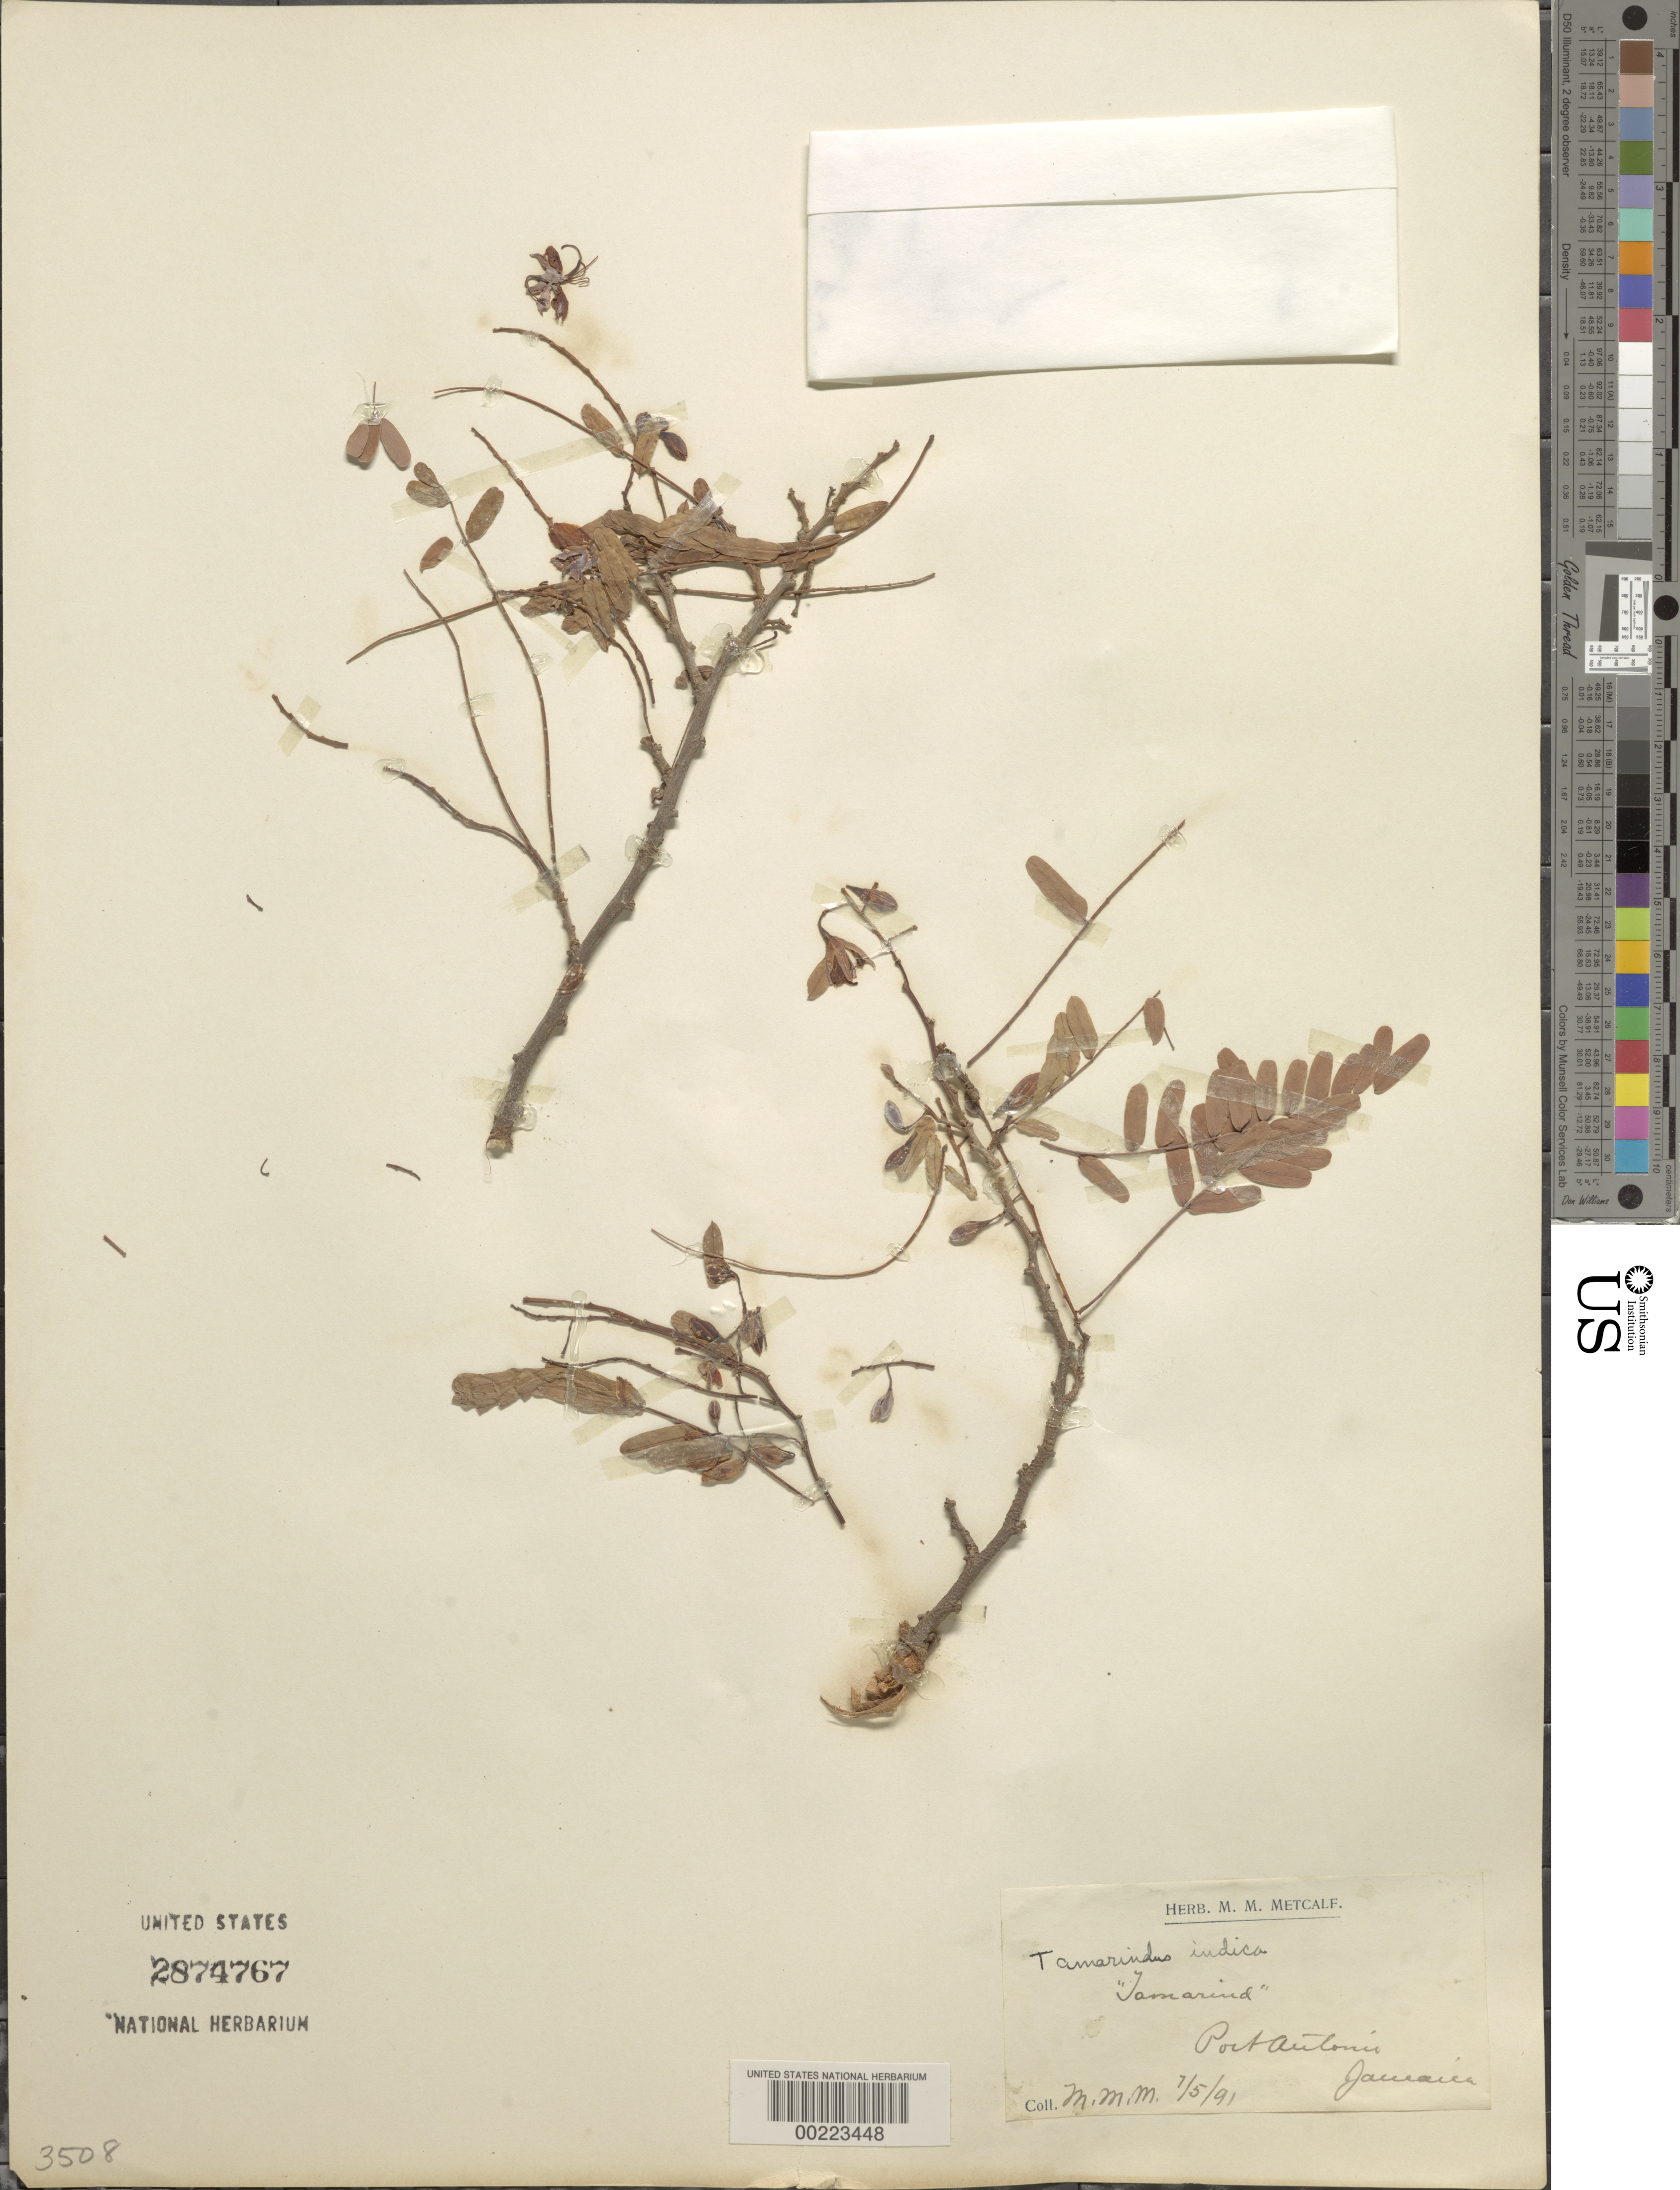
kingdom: Plantae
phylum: Tracheophyta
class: Magnoliopsida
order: Fabales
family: Fabaceae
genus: Tamarindus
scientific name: Tamarindus indica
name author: L.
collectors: M. Metcalf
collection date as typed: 07 May 1891 or 05 Jul 1891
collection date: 1891-05-07 or 1891-07-05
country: Jamaica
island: Greater Antilles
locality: Port antonio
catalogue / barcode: US 2874767